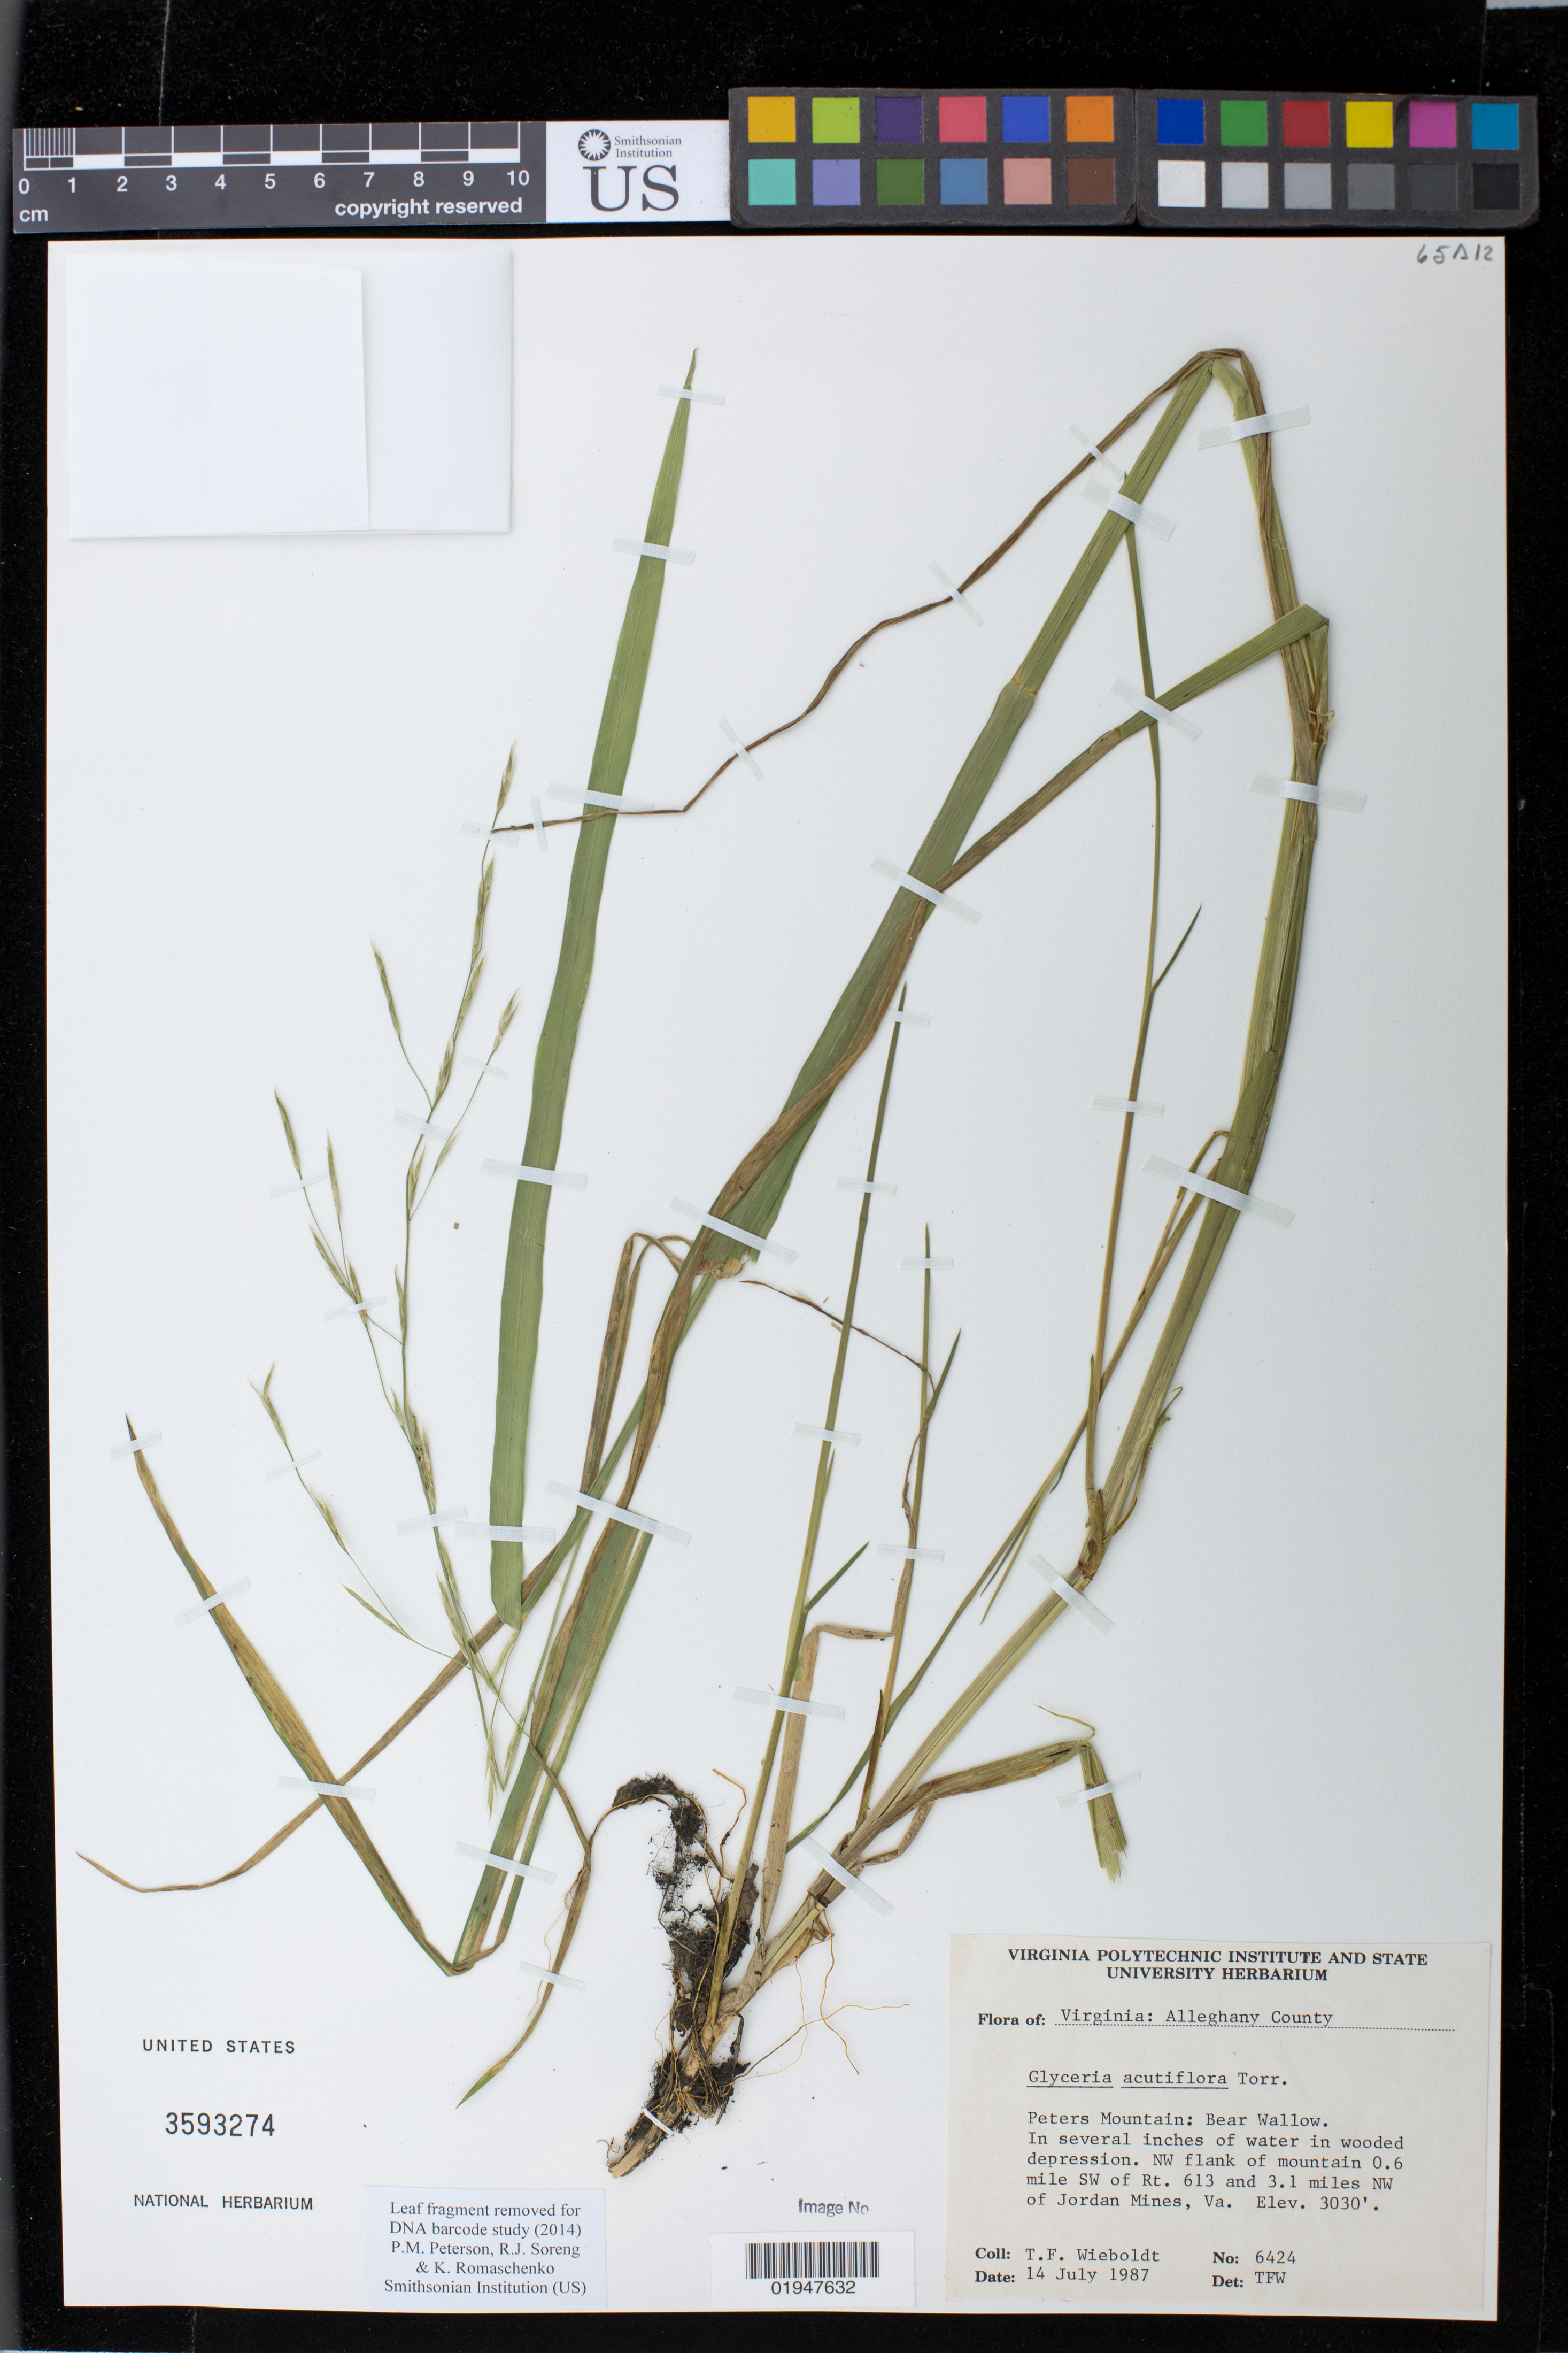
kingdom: Plantae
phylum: Tracheophyta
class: Liliopsida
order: Poales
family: Poaceae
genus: Glyceria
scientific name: Glyceria acutiflora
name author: Torr.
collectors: T. Wieboldt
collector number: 6424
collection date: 1987-07-14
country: United States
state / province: Virginia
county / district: Alleghany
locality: Peters Mountain: Bear Wallow. NW flank of mountain 0.6 mile SW of Rt. 613 and 3.1 miles NW of Jordan Mines, Va.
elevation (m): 924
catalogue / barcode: US 3593274